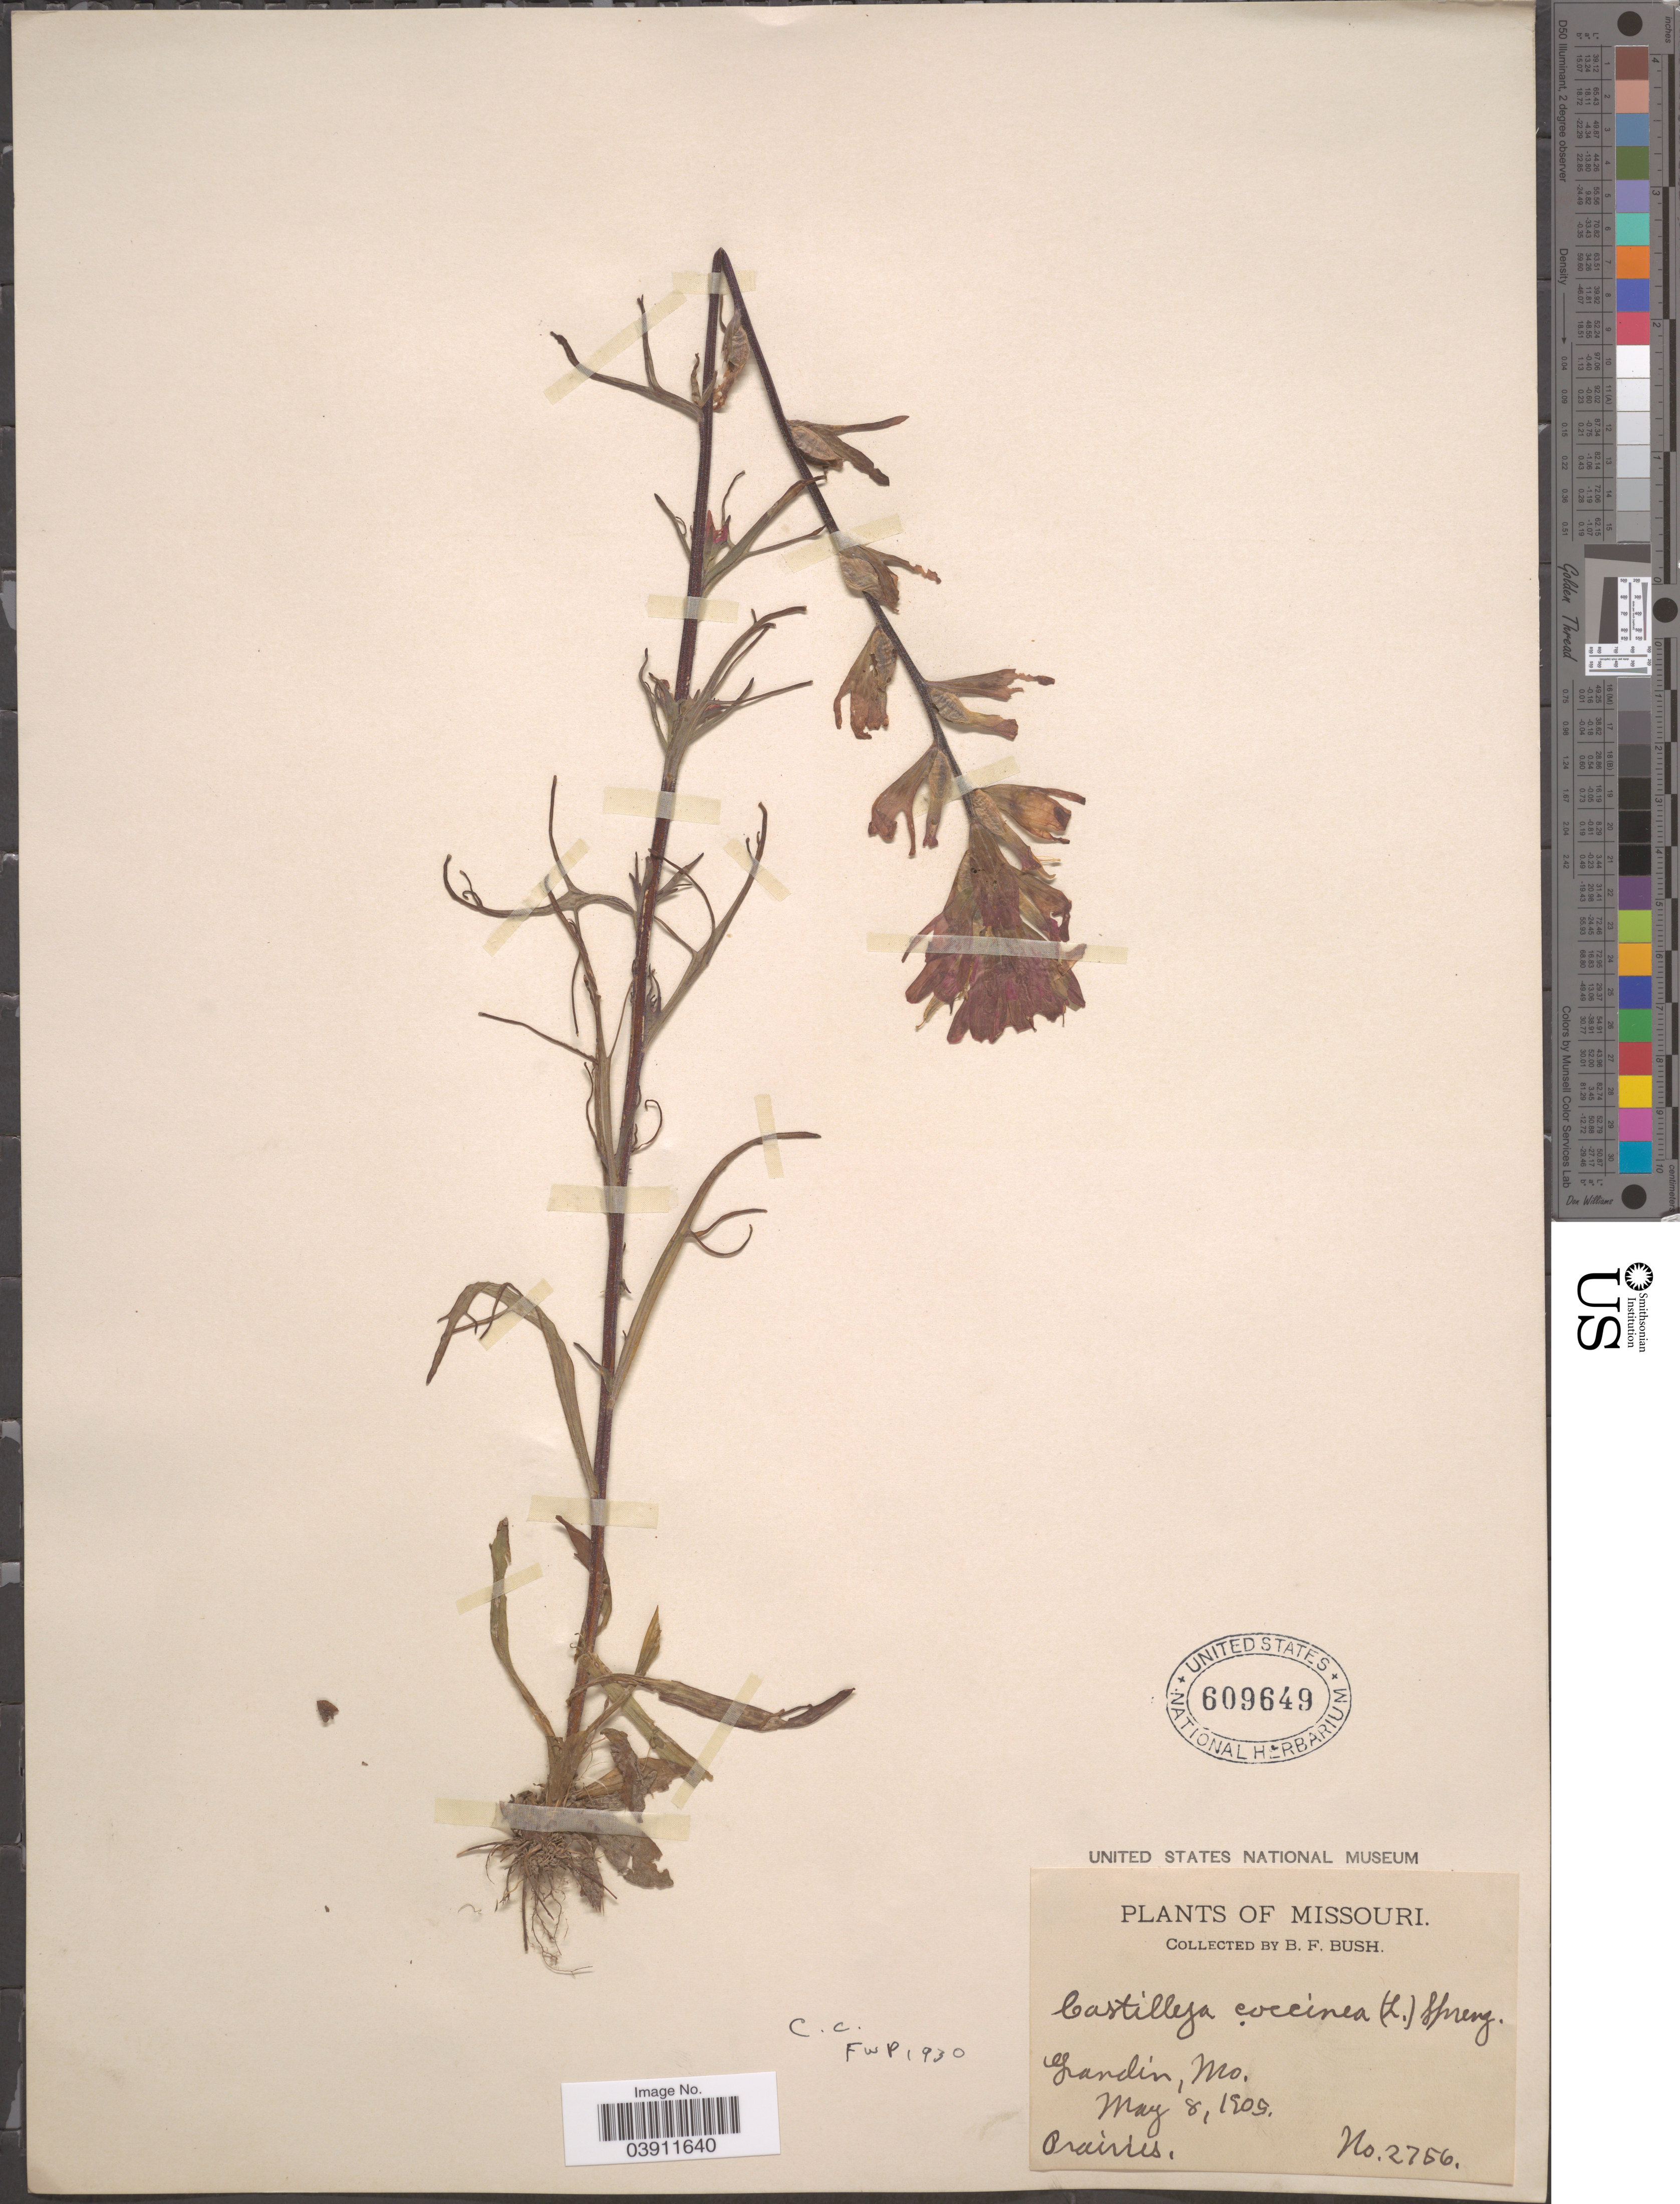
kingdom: Plantae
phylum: Tracheophyta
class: Magnoliopsida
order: Lamiales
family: Orobanchaceae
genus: Castilleja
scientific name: Castilleja coccinea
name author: (L.) Spreng.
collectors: B. F. Bush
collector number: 2756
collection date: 1905-05-08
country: United States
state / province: Missouri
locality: Grandin.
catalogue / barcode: US 609649